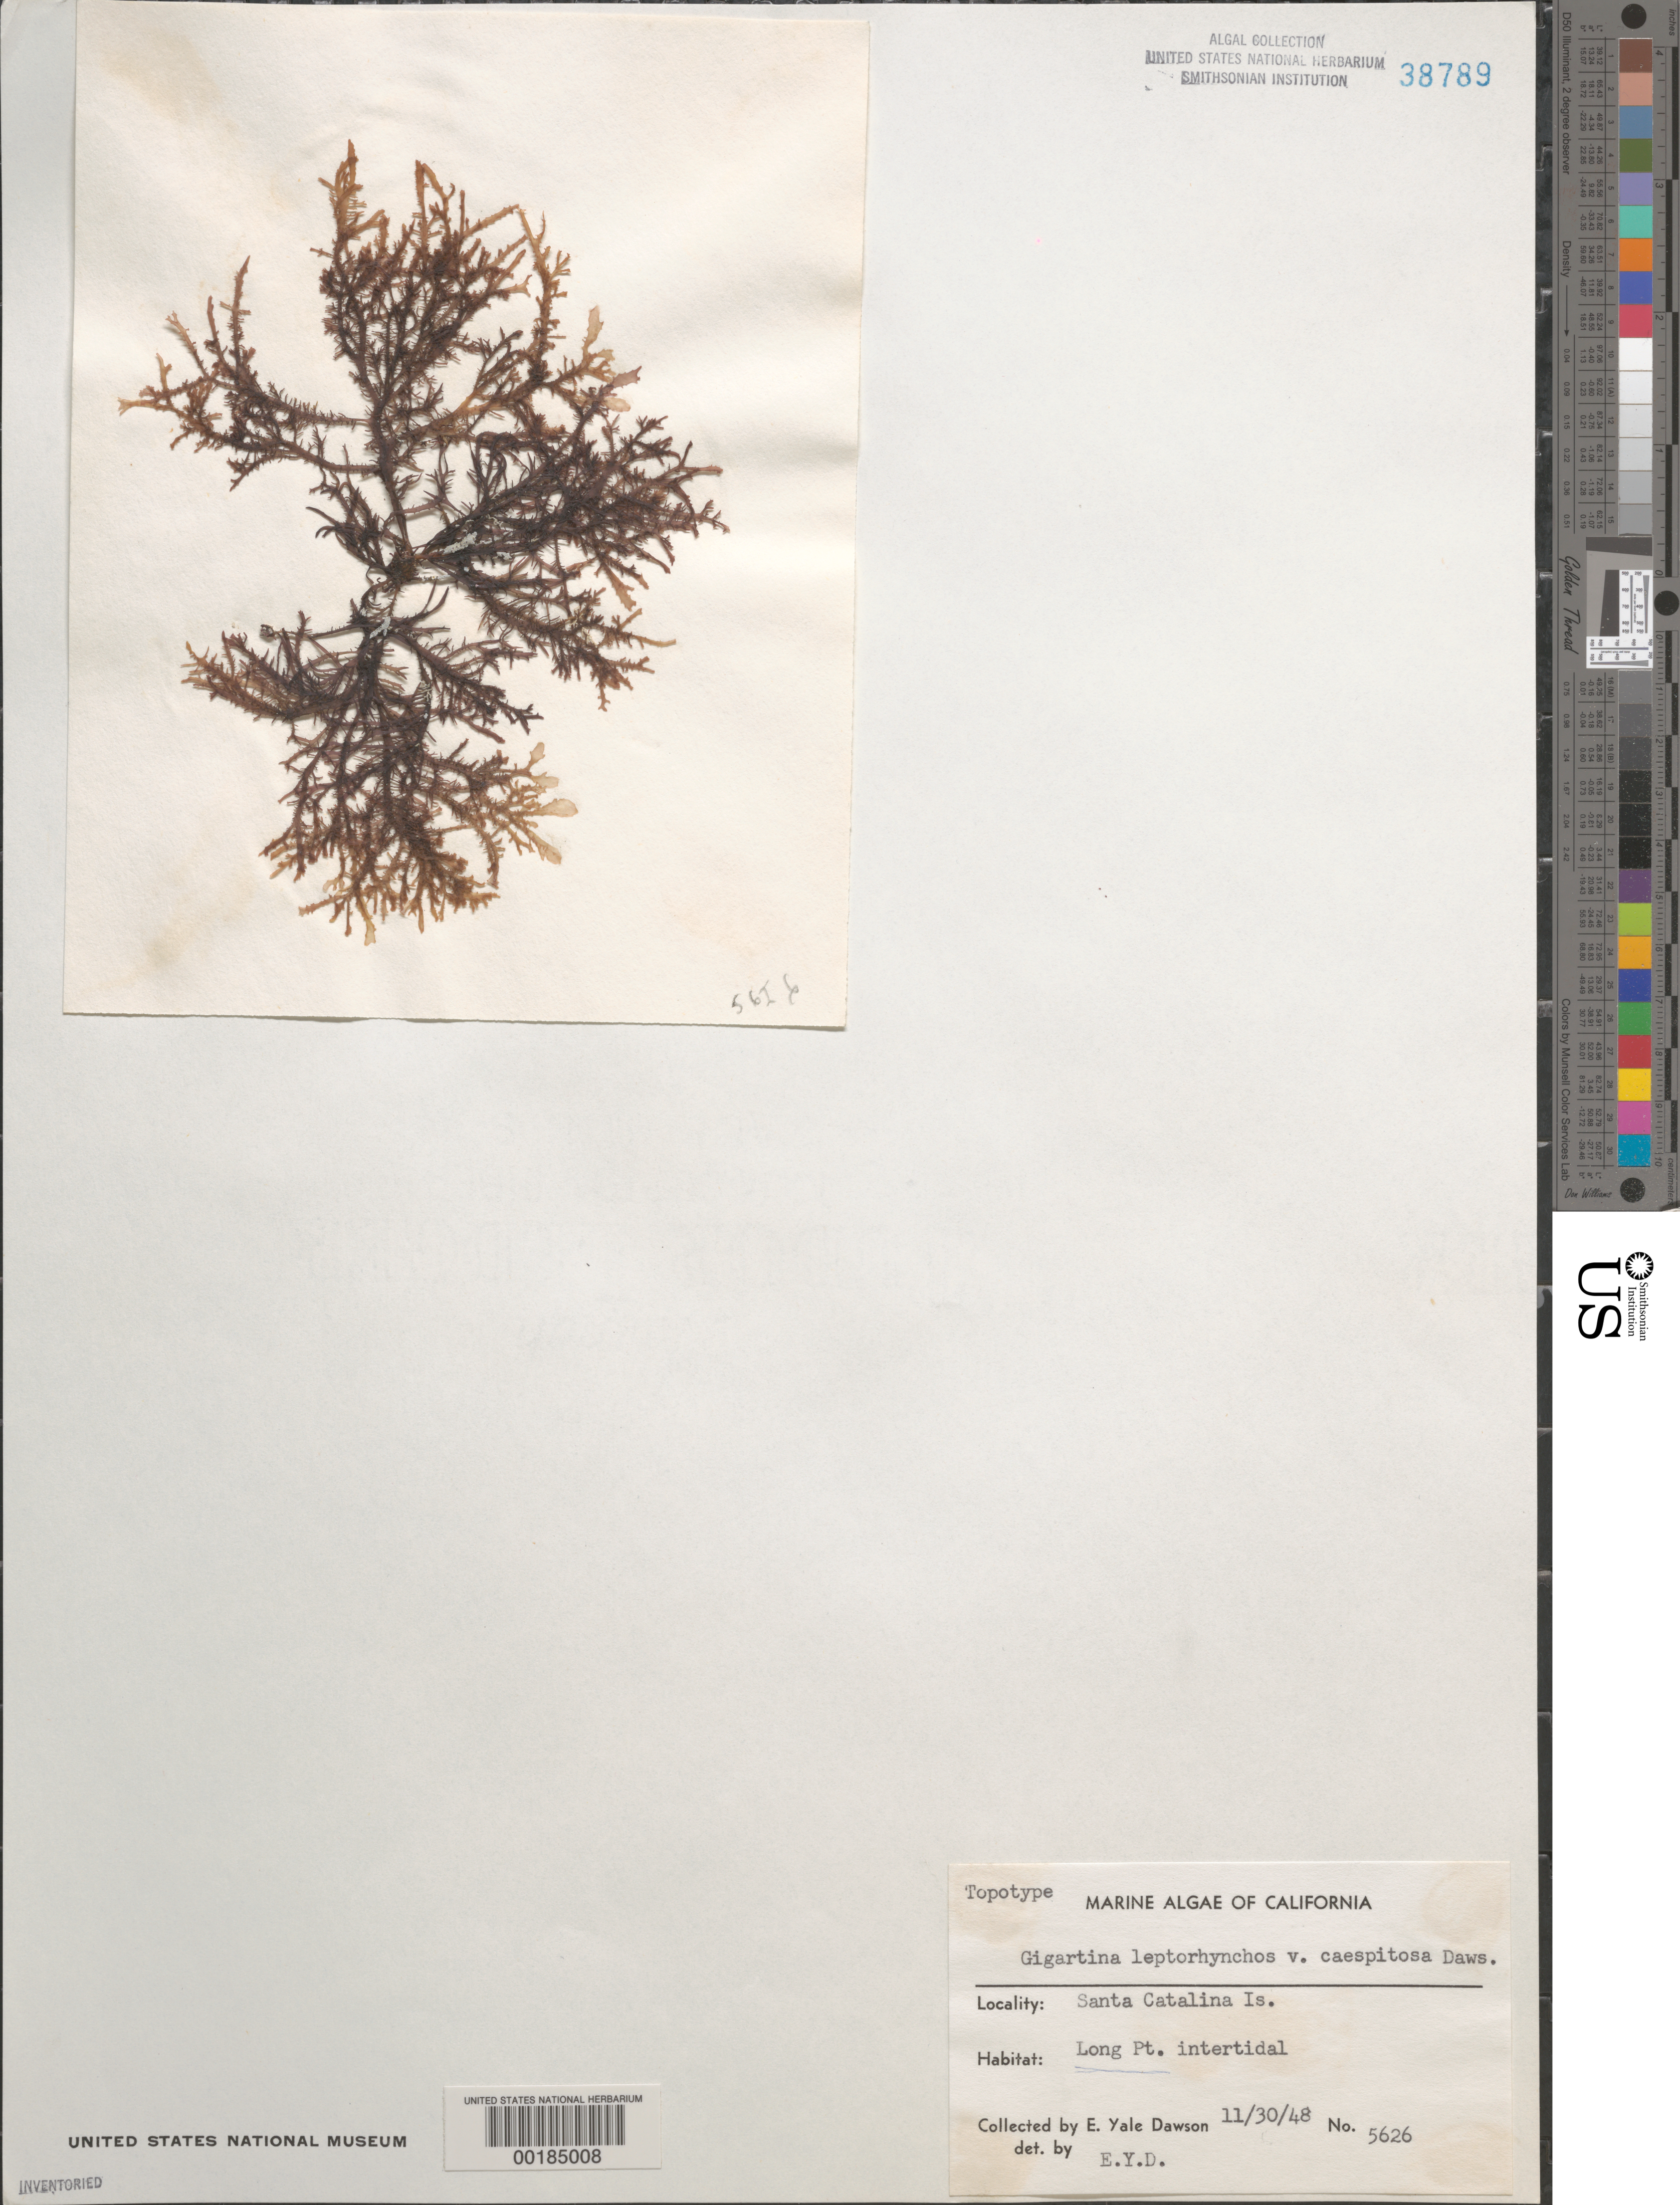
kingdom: Plantae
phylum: Rhodophyta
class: Florideophyceae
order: Gigartinales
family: Gigartinaceae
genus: Mazzaella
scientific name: Mazzaella leptorhynchos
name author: (J. Agardh) Leister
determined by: Algae name updating Project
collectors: E. Y. Dawson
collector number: EYD 5626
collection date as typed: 30 Nov 1948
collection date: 1948-11-30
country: United States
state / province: California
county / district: Los Angeles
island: Santa Catalina Island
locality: Long Point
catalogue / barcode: US 38789